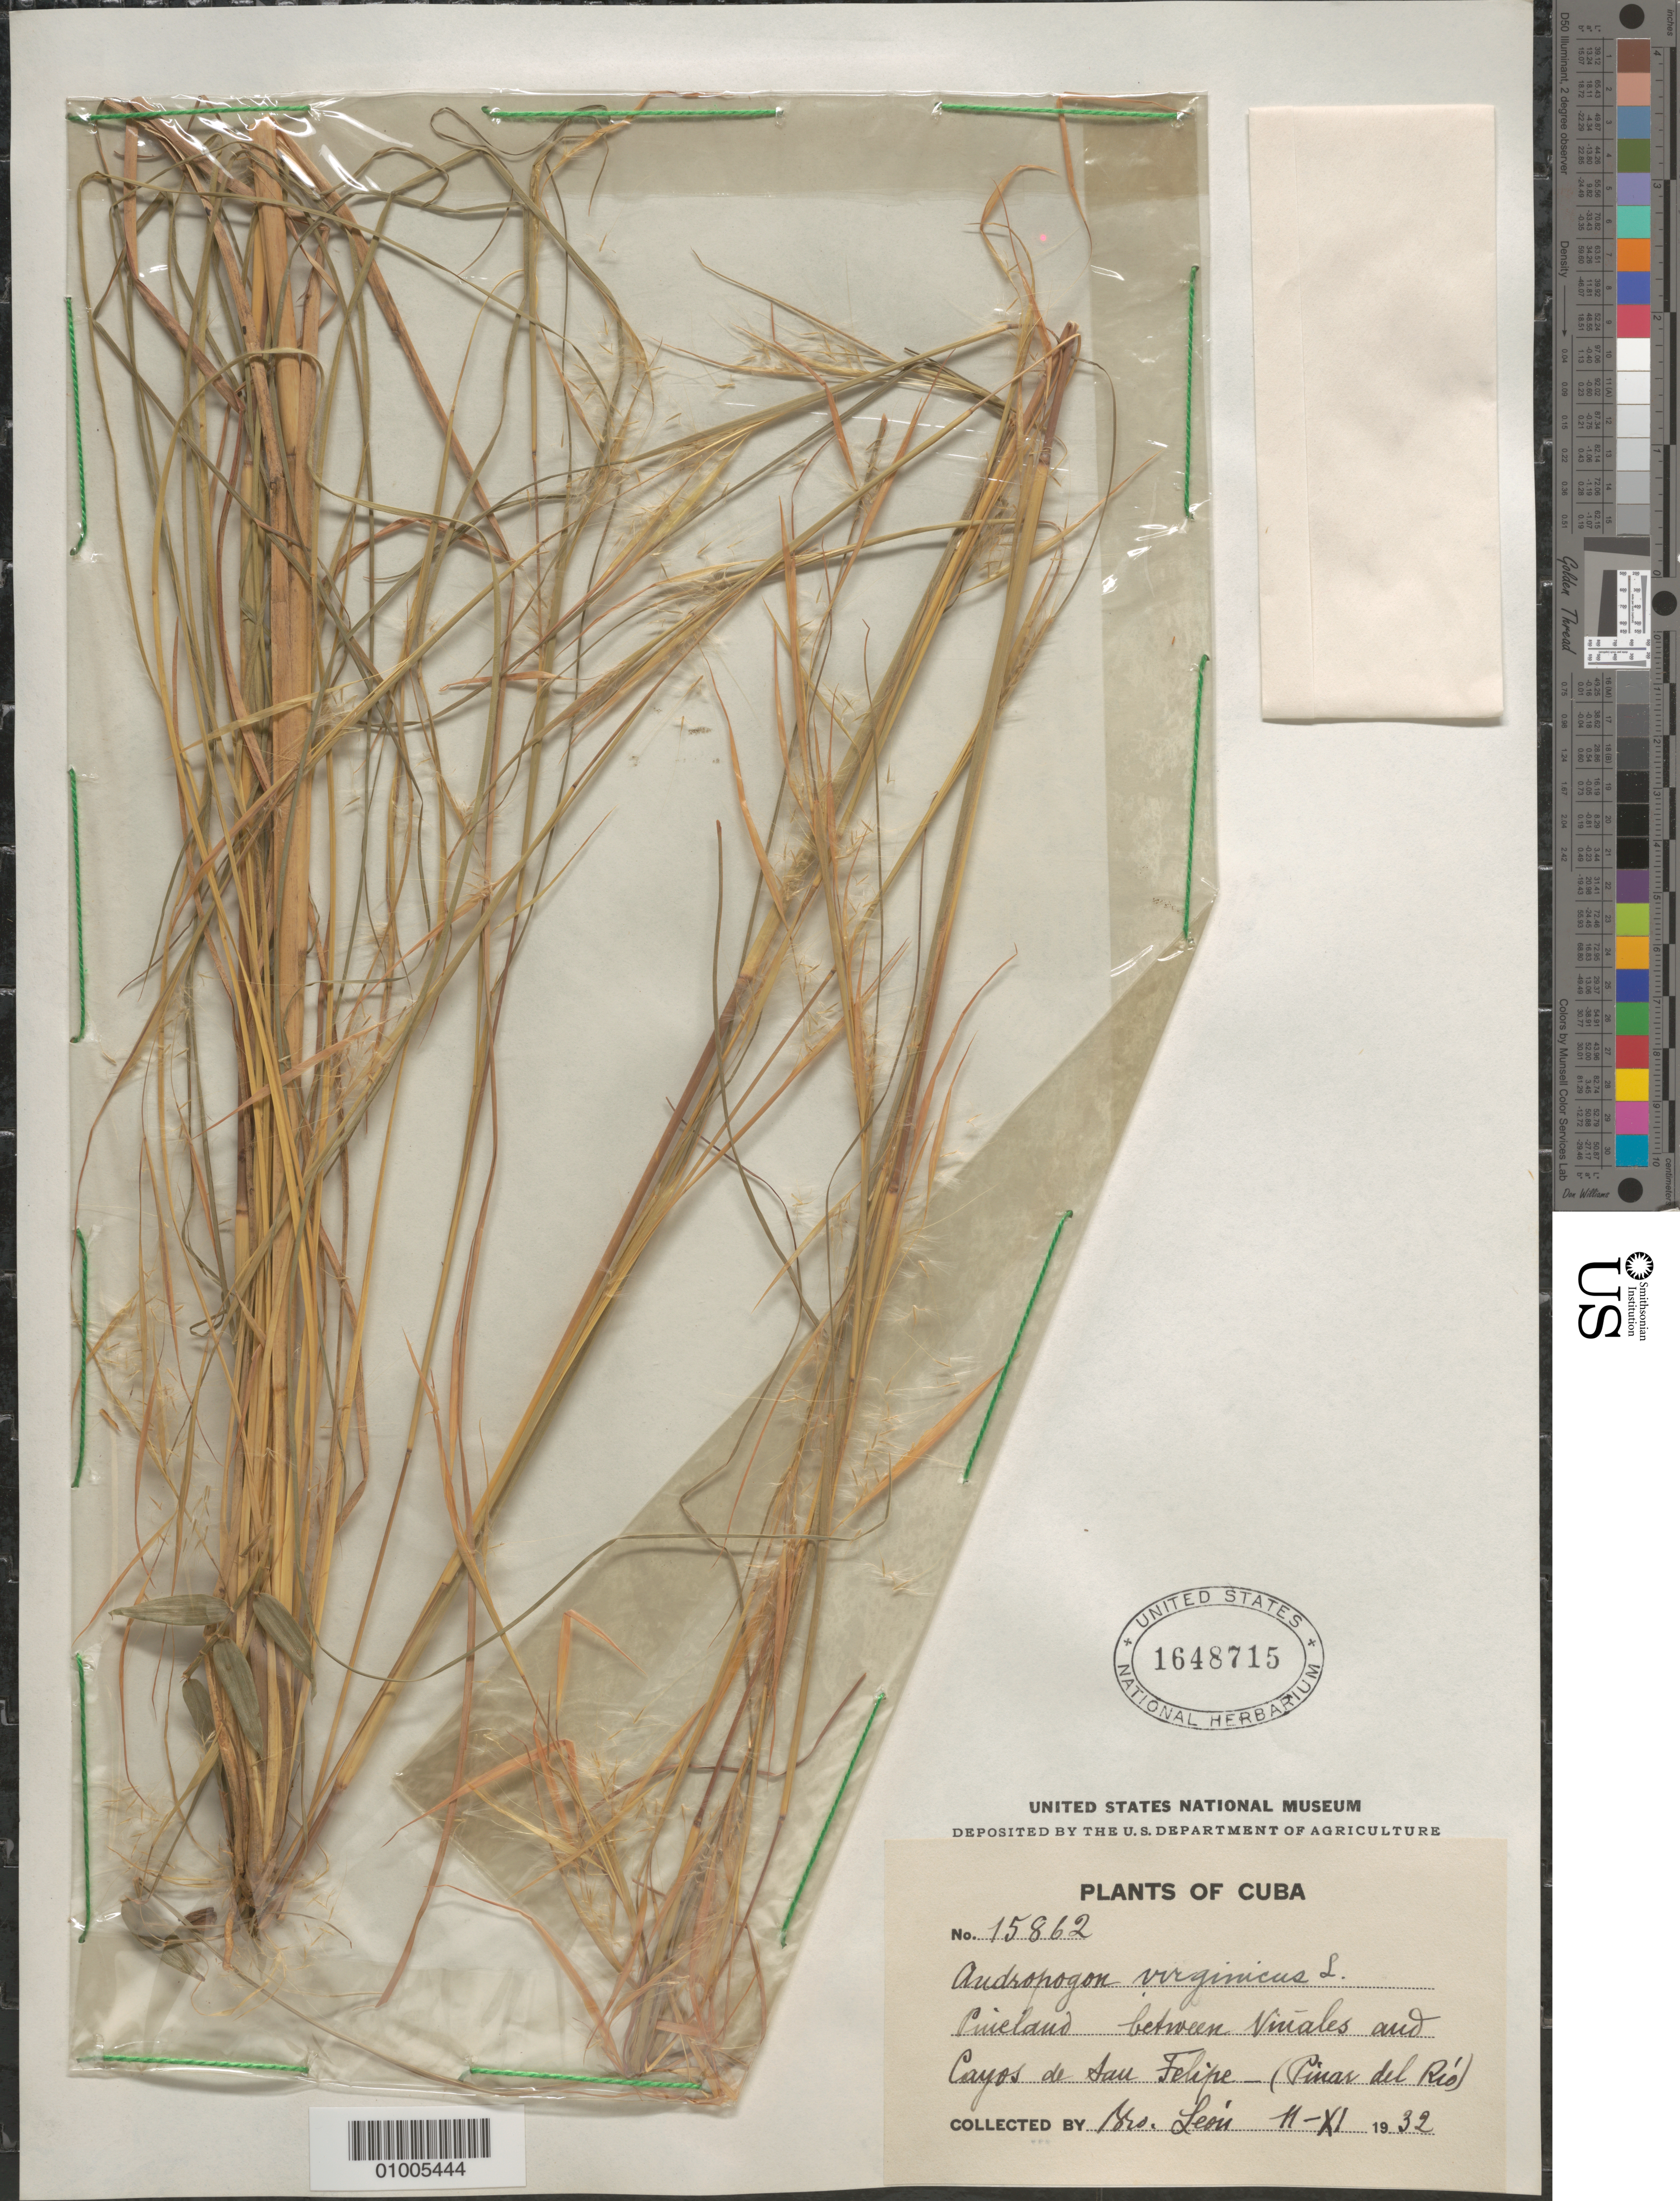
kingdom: Plantae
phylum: Tracheophyta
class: Liliopsida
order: Poales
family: Poaceae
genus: Andropogon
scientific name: Andropogon virginicus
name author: L.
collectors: Bro. León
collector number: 15862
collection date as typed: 11 Nov 1932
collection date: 1932-11-11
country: Cuba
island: Cuba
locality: between Vinales and Cayos de Sau Felipe - Pinar del Rio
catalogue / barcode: US 1648715